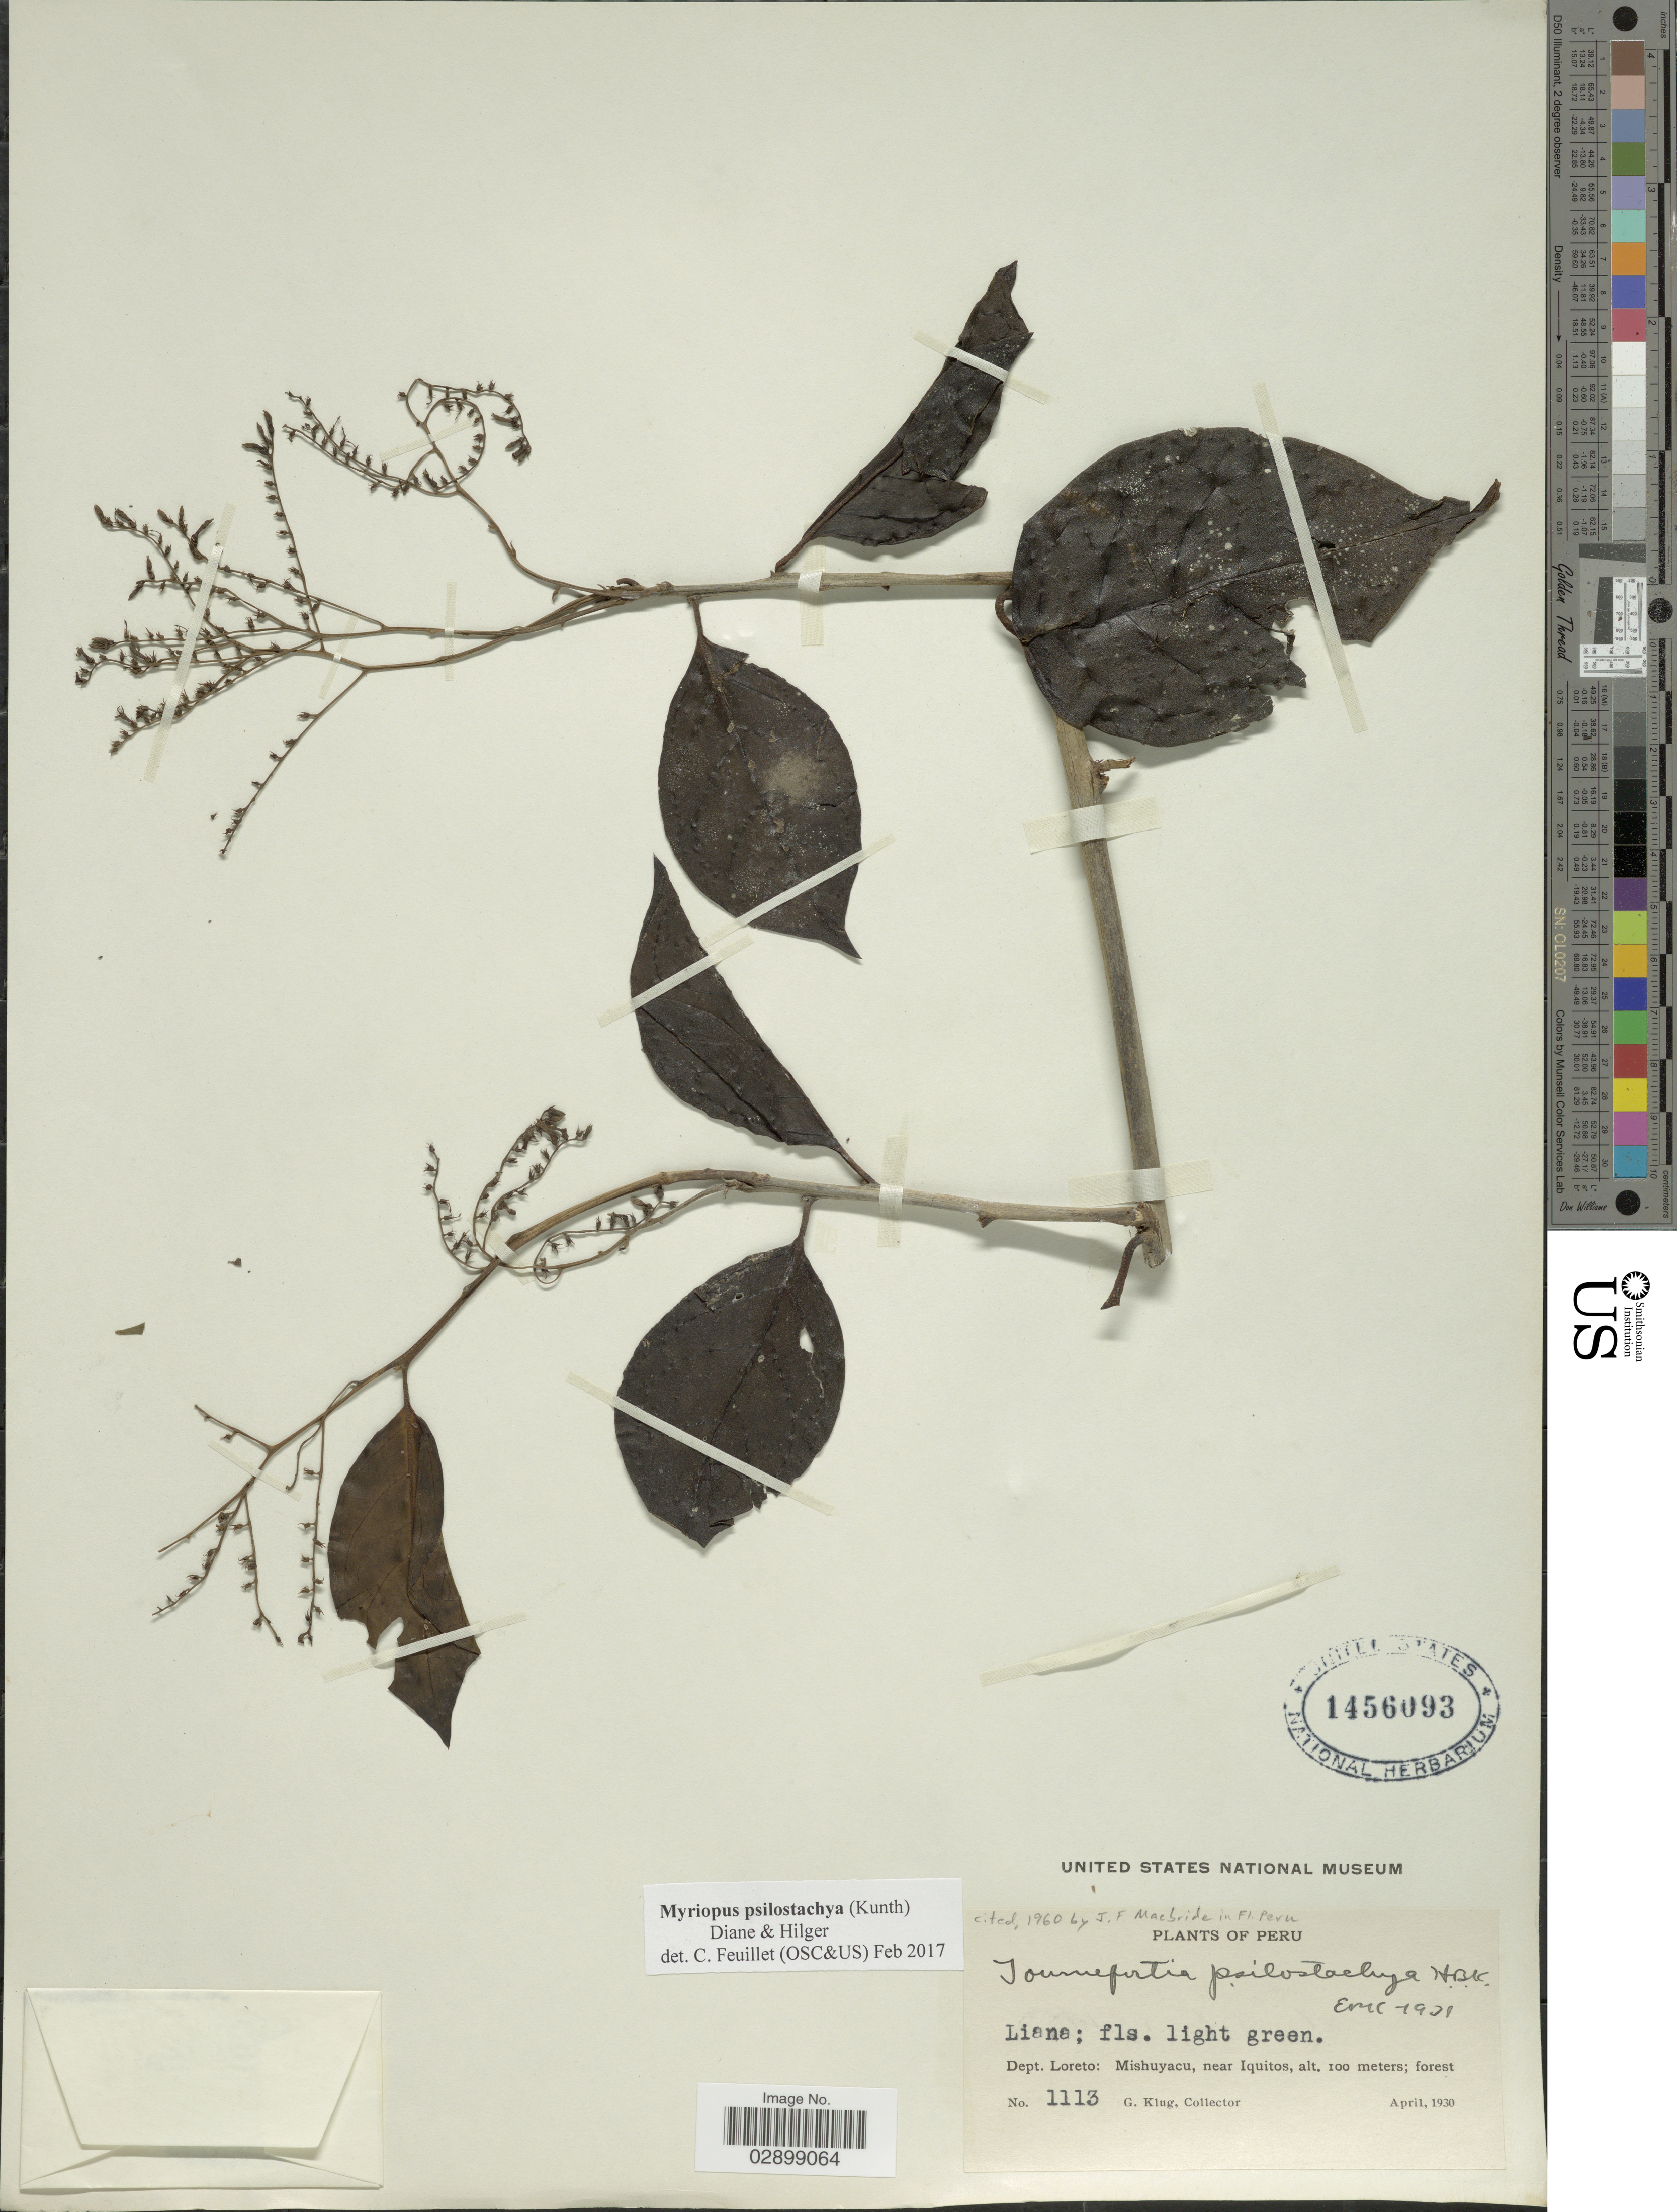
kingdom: Plantae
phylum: Tracheophyta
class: Magnoliopsida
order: Boraginales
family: Heliotropiaceae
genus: Myriopus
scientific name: Myriopus psilostachya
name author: (Kunth) Diane & Hilger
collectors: G. Klug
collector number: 1113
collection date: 1930-04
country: Peru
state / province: Loreto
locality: Dept. Loreto: Mishuyacu, near Iquitos.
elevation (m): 100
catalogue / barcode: US 1456093